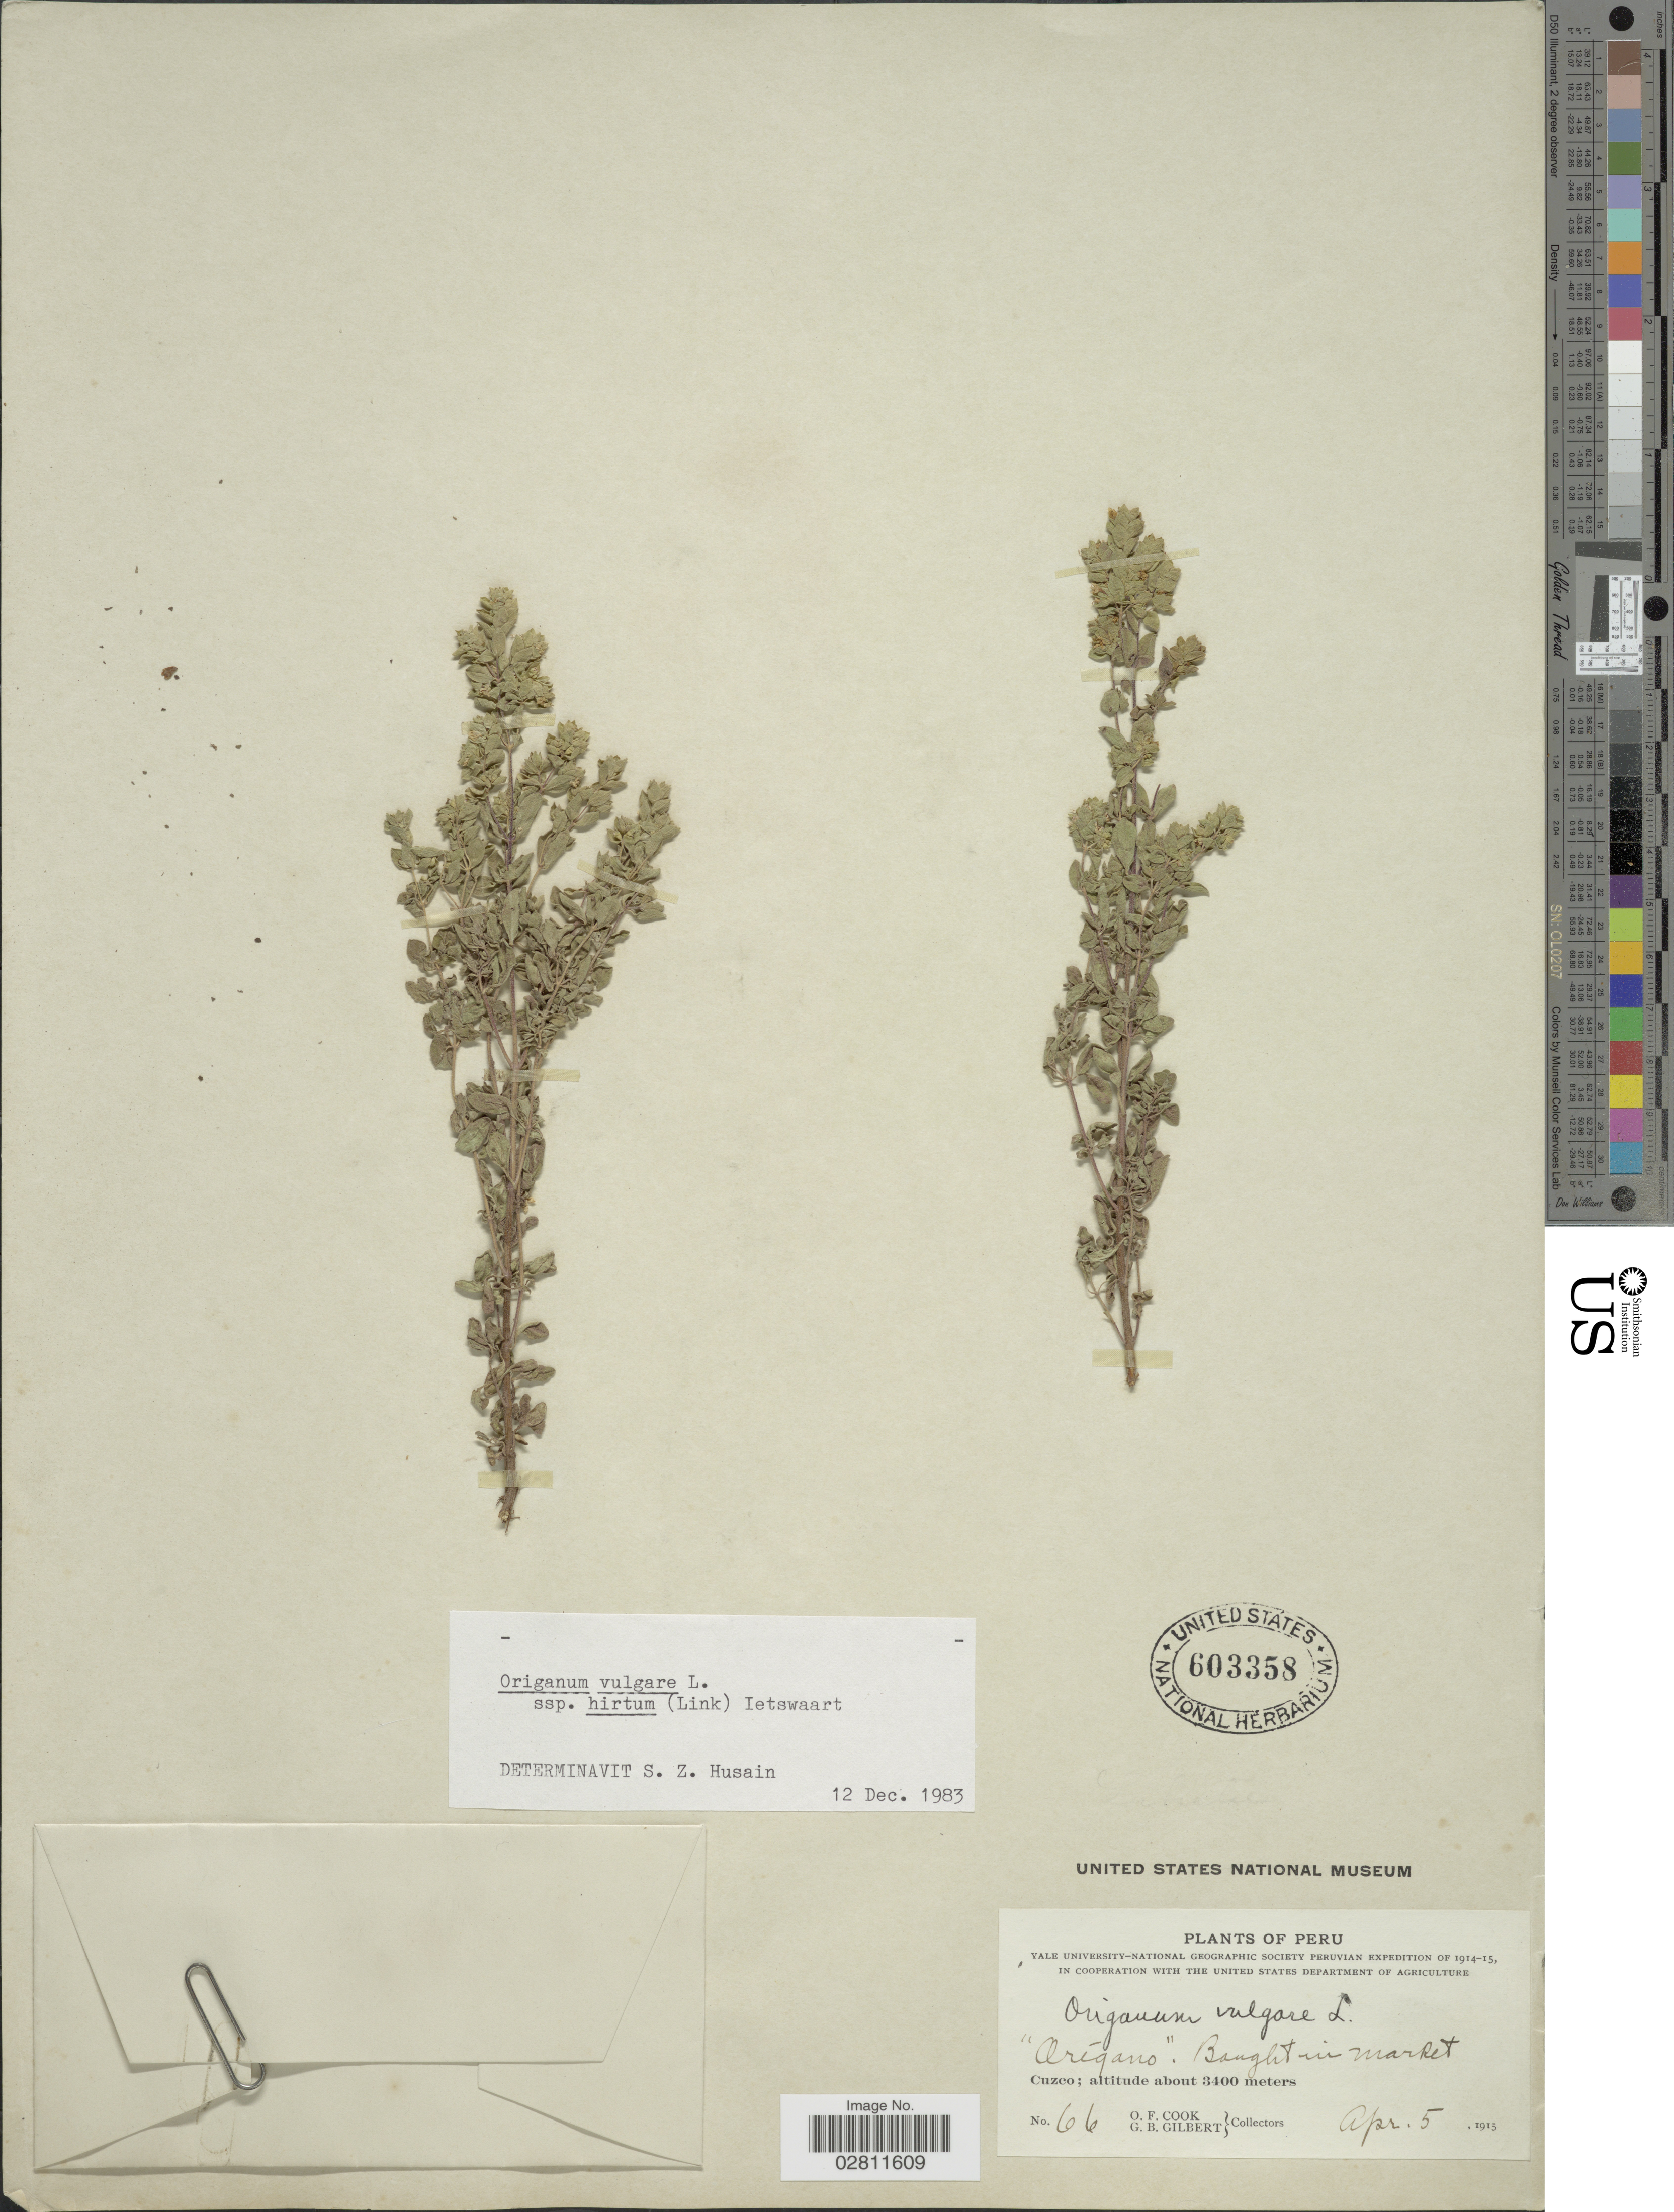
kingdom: Plantae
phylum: Tracheophyta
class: Magnoliopsida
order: Lamiales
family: Lamiaceae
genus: Origanum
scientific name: Origanum vulgare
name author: L.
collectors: O. F. Cook & G. B. Gilbert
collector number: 66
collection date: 1915-04-05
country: Peru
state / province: Cusco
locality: Cuzco.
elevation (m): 3400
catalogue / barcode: US 603358